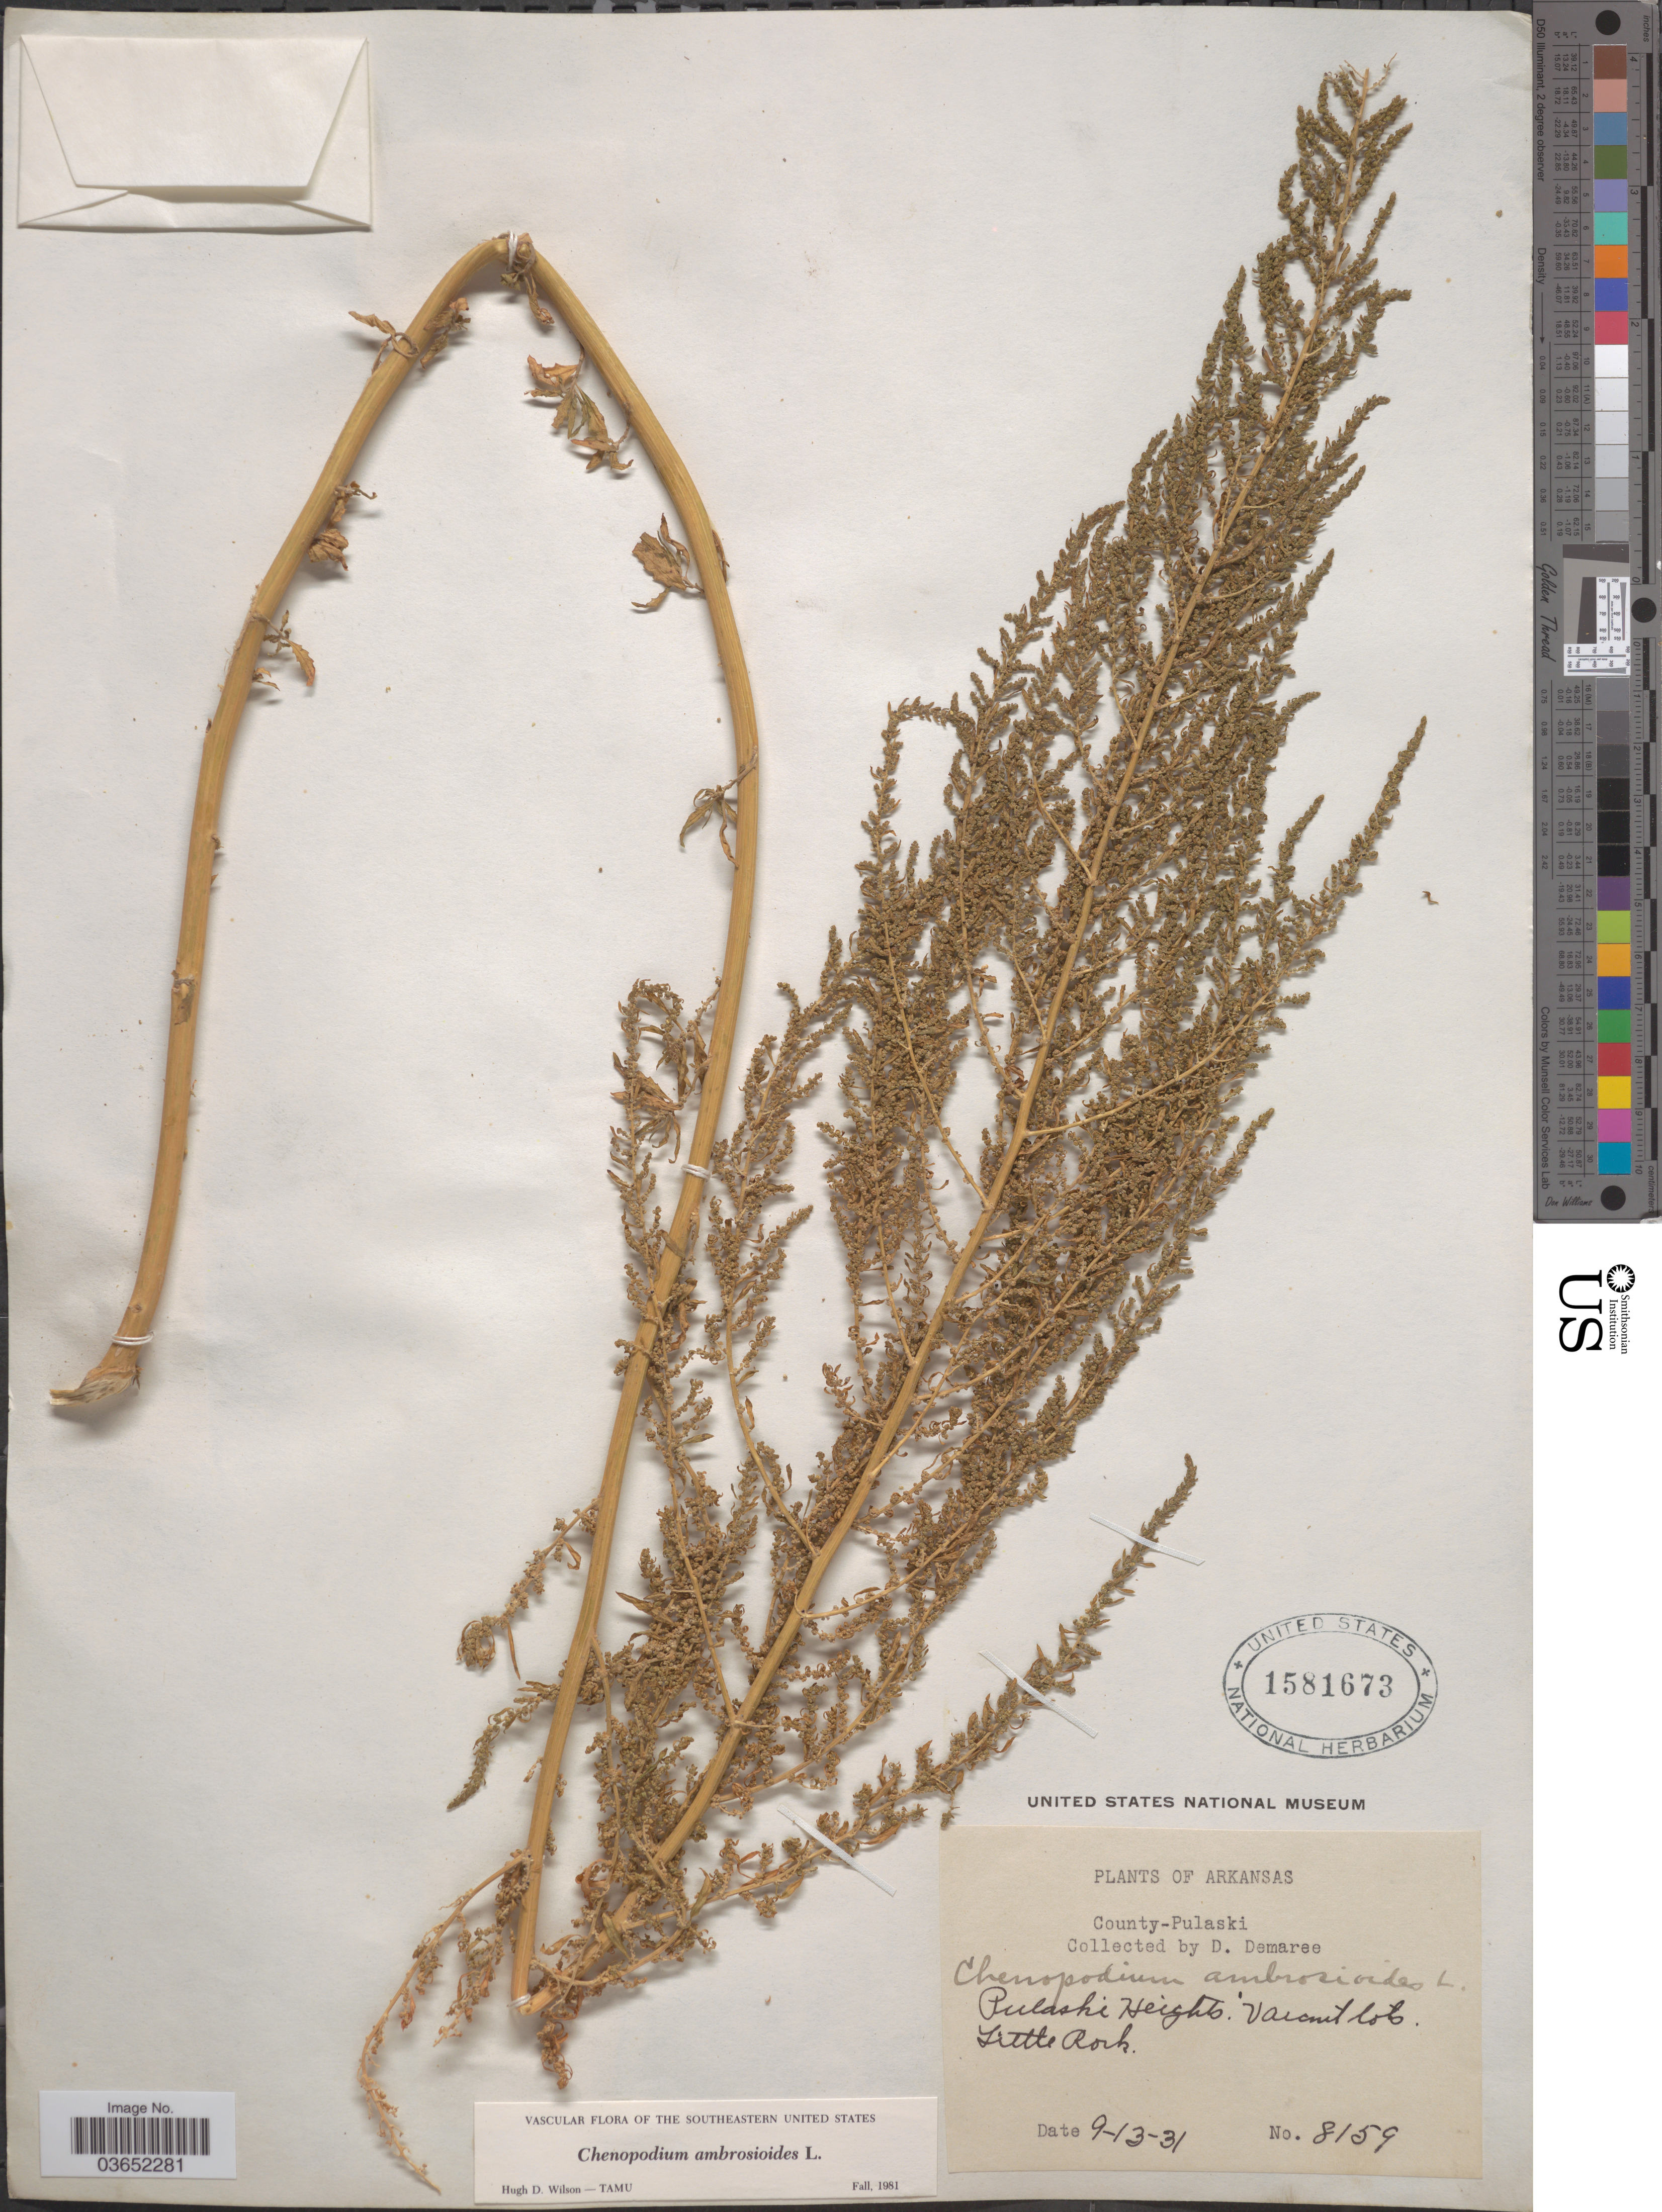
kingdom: Plantae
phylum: Tracheophyta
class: Magnoliopsida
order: Caryophyllales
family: Amaranthaceae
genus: Chenopodium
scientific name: Chenopodium ambrosioides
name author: L.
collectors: D. Demaree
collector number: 8159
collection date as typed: Transcribed d/m/y: 13/9/31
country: United States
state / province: Arkansas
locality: County-Pulaski. Pulaski Heights. Vacant Lots. Little Rock.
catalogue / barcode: US 1581673